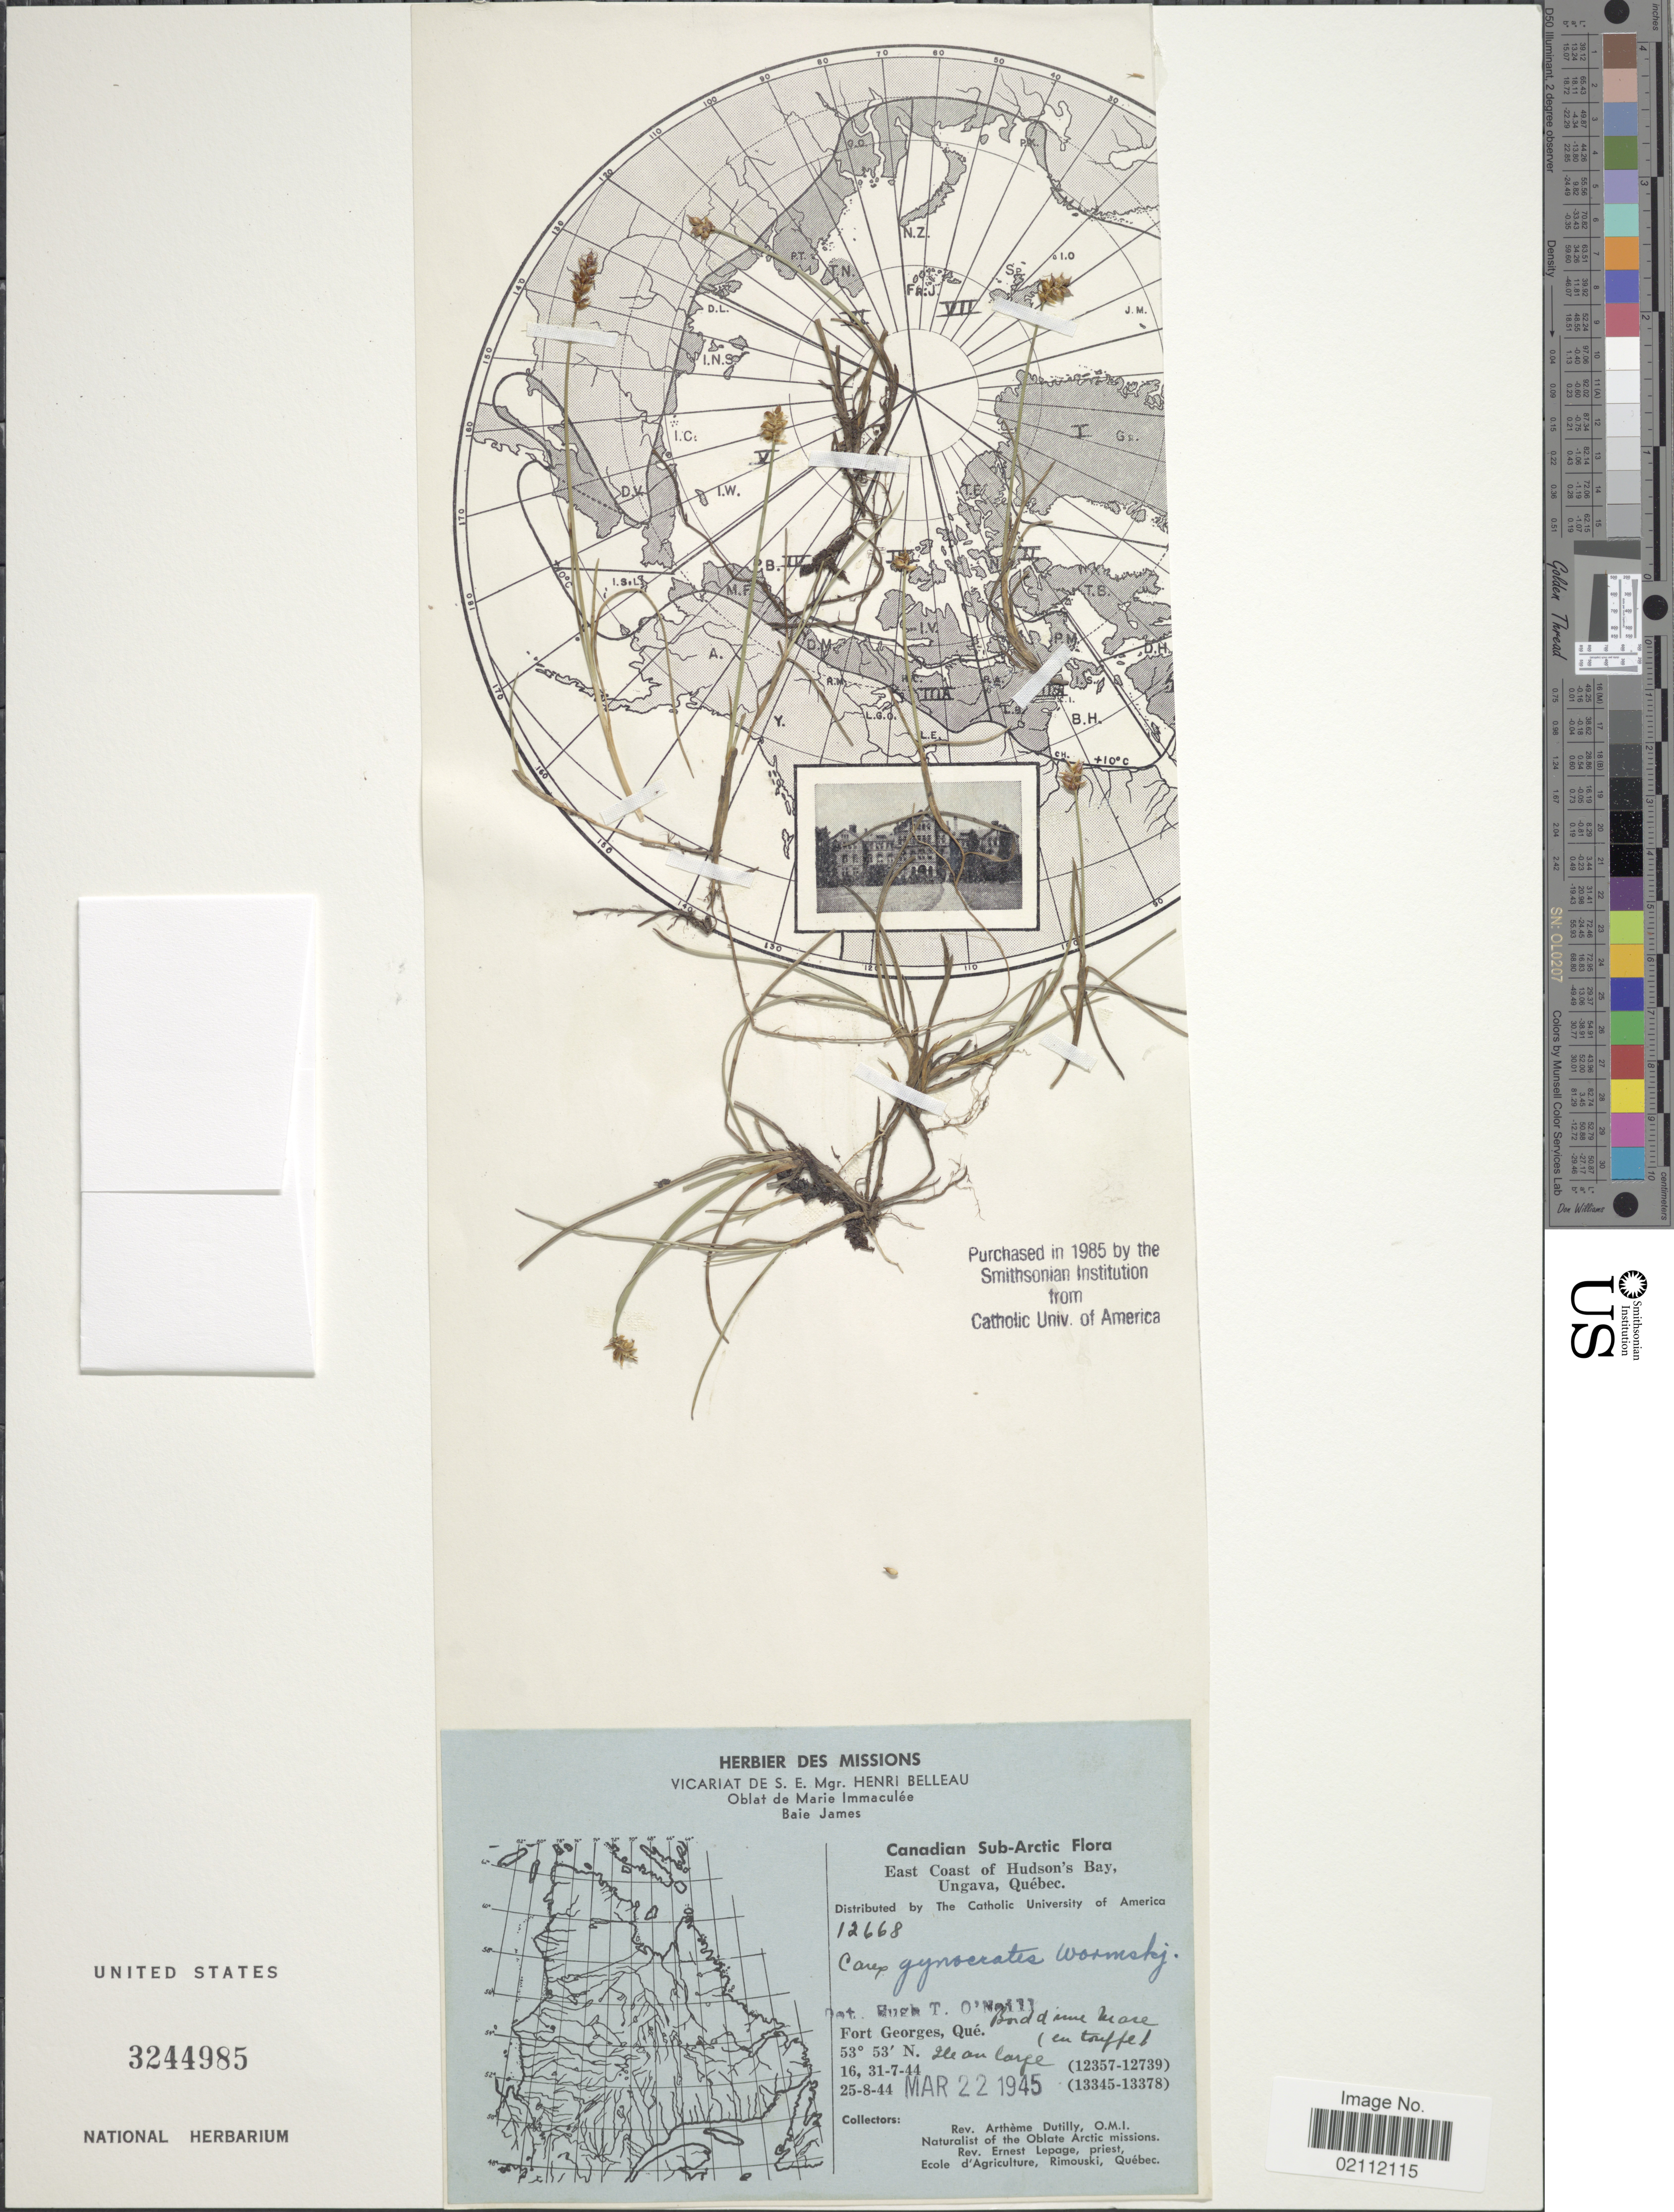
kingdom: Plantae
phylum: Tracheophyta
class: Liliopsida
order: Poales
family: Cyperaceae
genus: Carex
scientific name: Carex nardina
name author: (Hornem.) Fr.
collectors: A. Dutilly & E. Lepage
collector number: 12668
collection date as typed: Transcribed d/m/y: 16/7/44 to 28/8/44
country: Canada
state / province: Quebec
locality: Canadian Sub-Arctic. East Coast of Hudson's Bay, Ungava. Fort Georges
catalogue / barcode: US 3244985